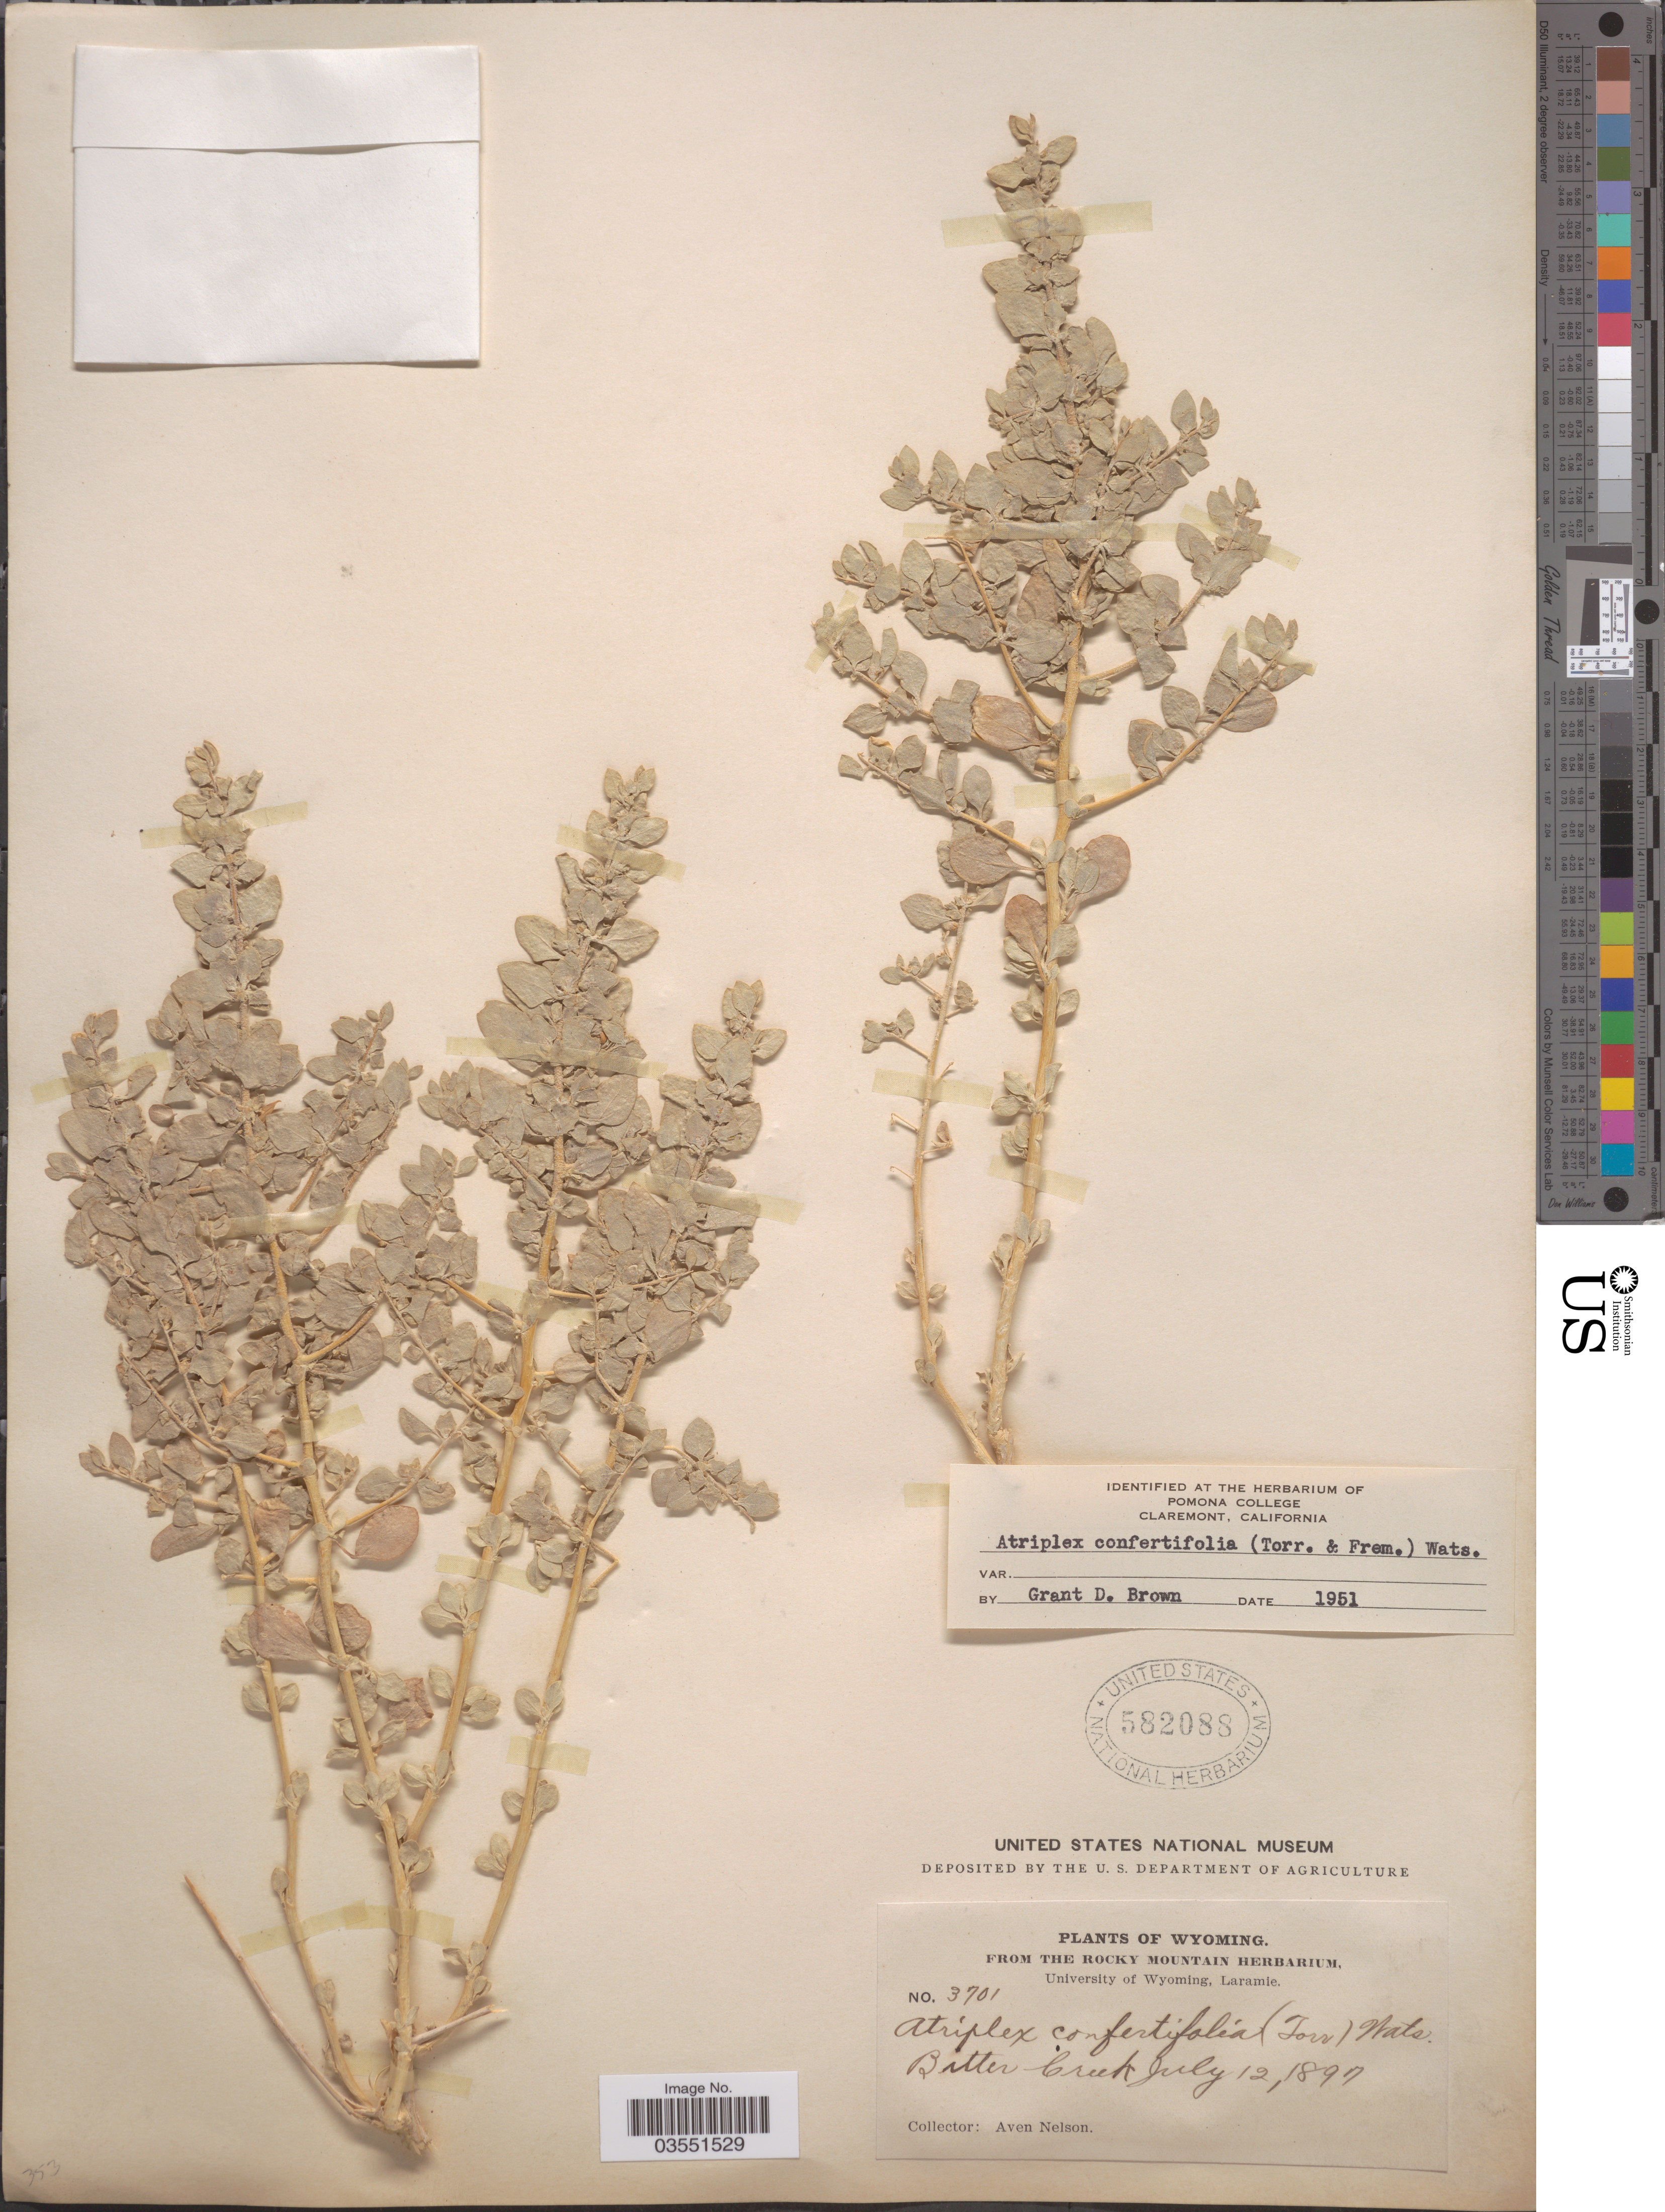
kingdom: Plantae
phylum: Tracheophyta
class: Magnoliopsida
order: Caryophyllales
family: Amaranthaceae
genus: Atriplex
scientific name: Atriplex confertifolia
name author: (Torr. & Frém.) S. Watson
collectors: A. Nelson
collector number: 3701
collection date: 1897-07-12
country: United States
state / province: Wyoming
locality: Bitter Creek.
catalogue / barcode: US 582088